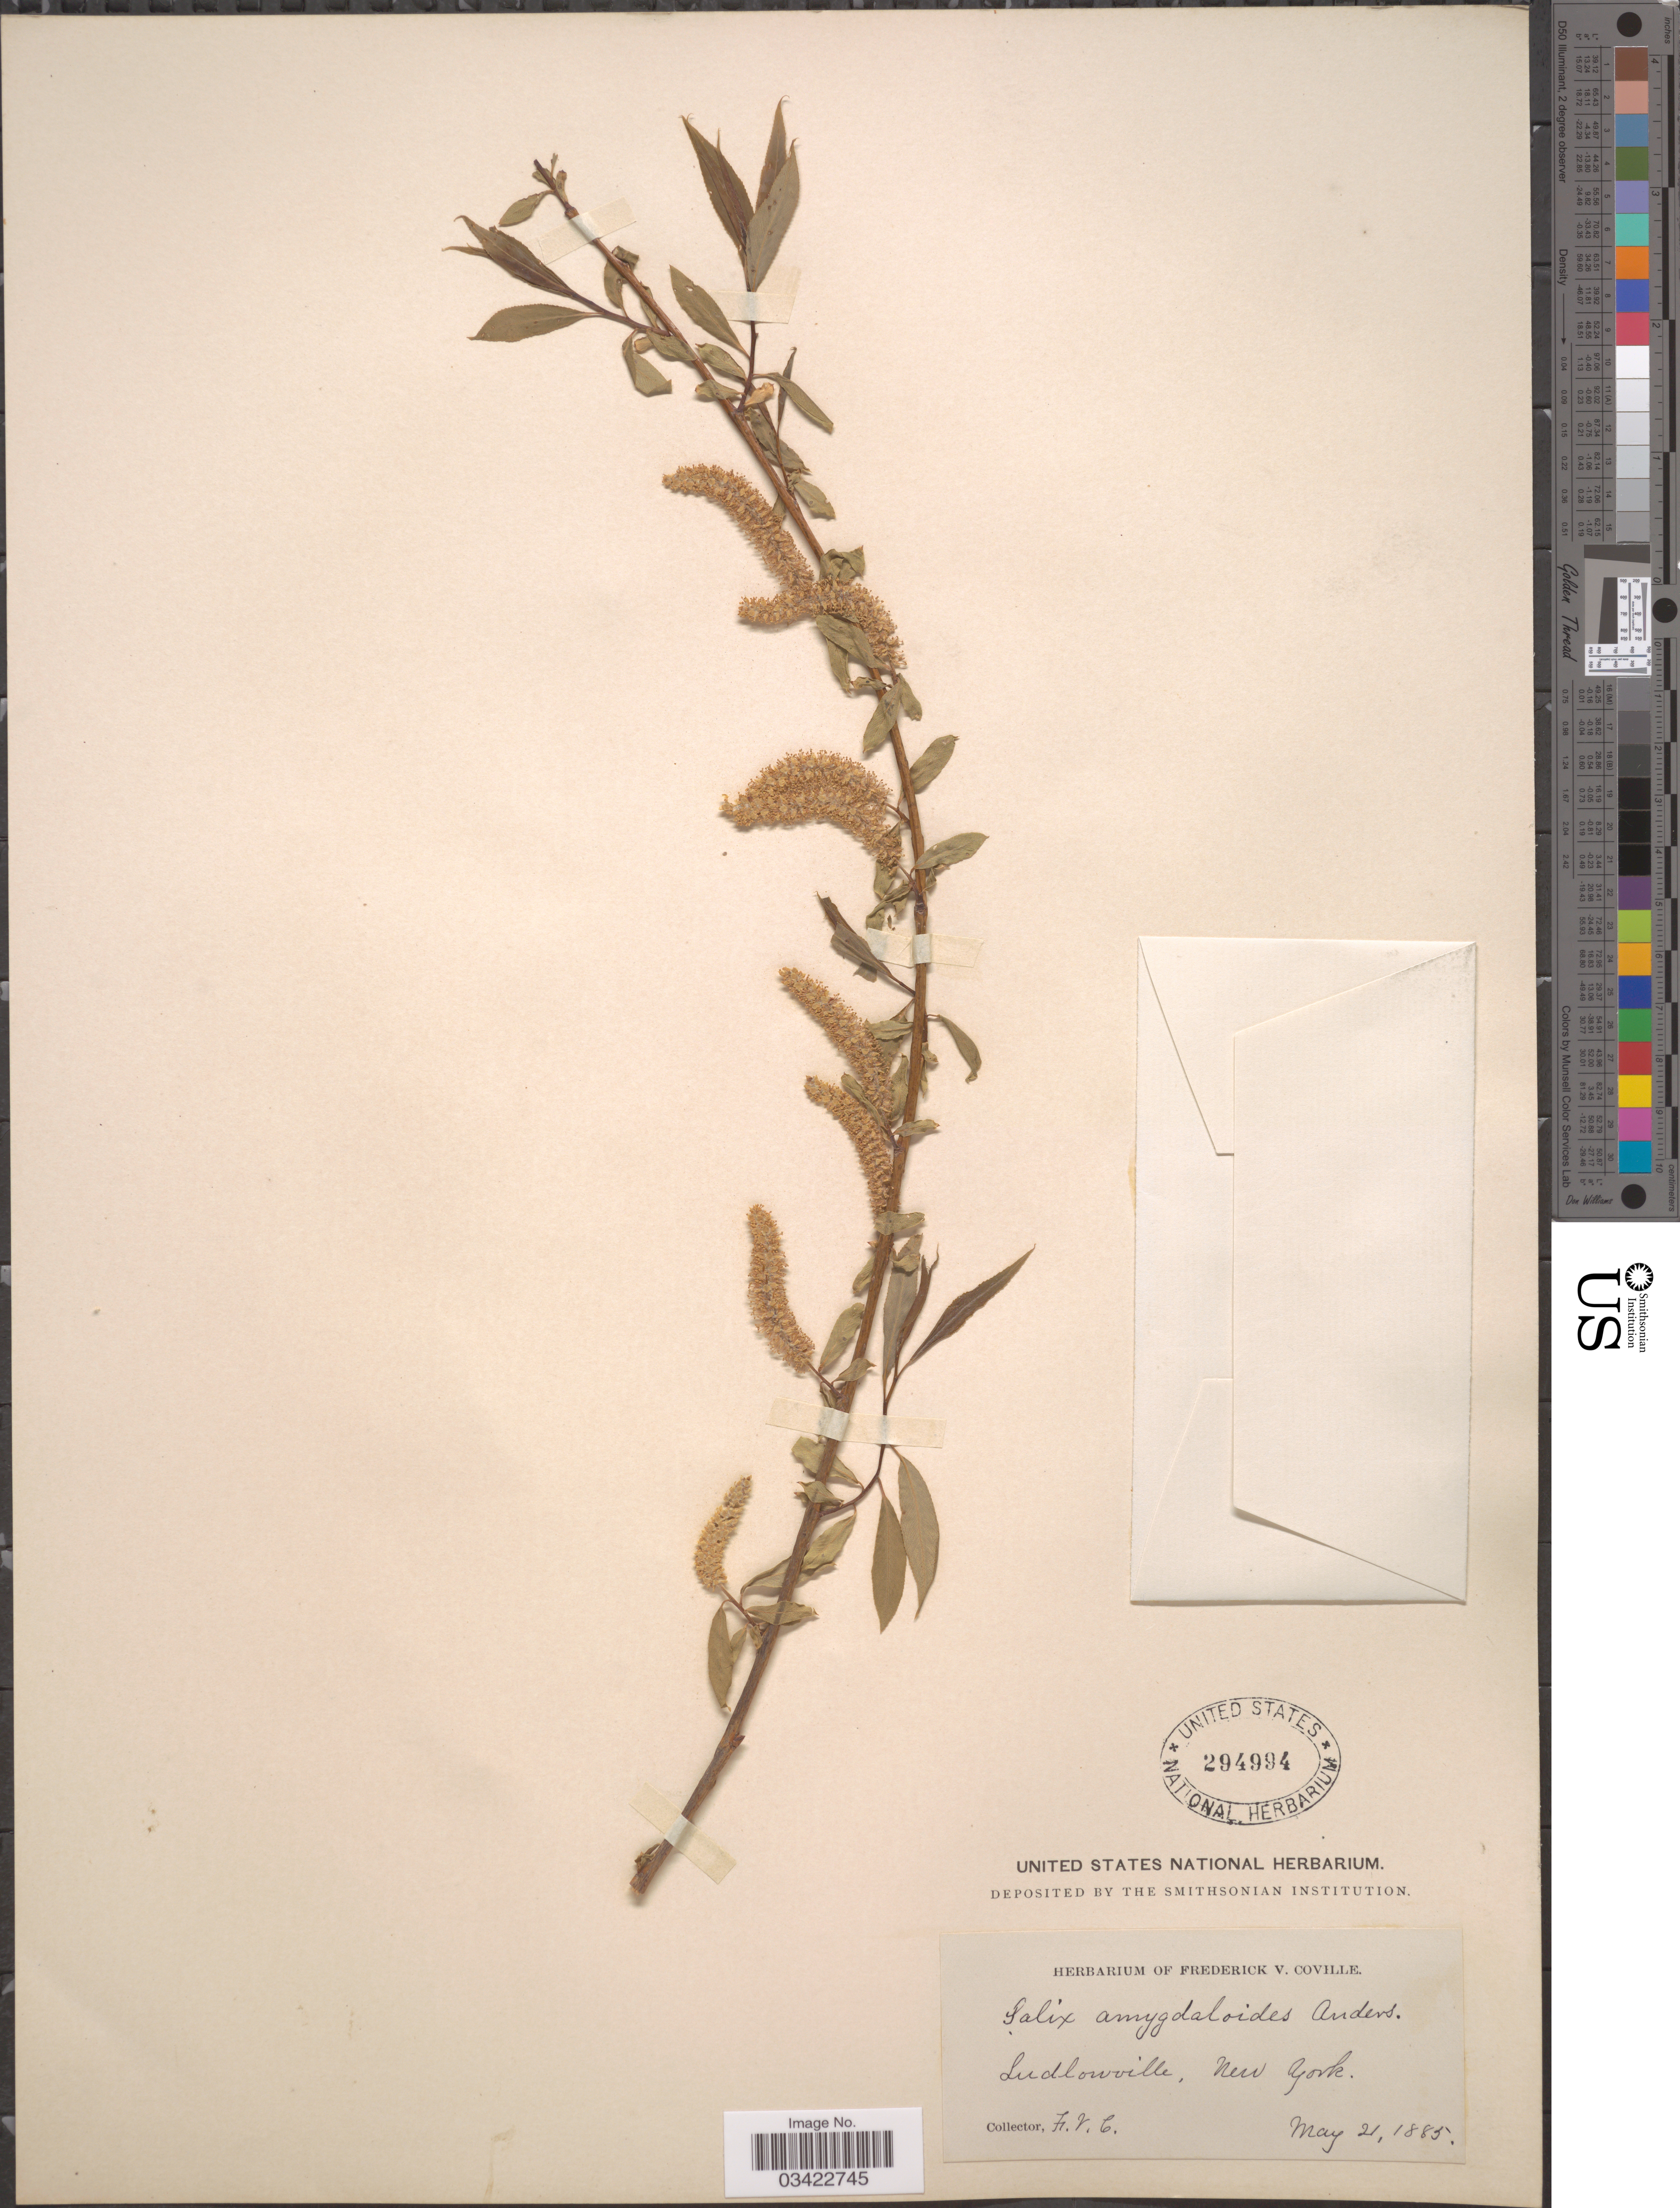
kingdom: Plantae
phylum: Tracheophyta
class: Magnoliopsida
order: Malpighiales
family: Salicaceae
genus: Salix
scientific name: Salix amygdaloides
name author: Andersson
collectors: F. V. Coville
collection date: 1885-05-21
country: United States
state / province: New York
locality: Ludlowville.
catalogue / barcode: US 294994